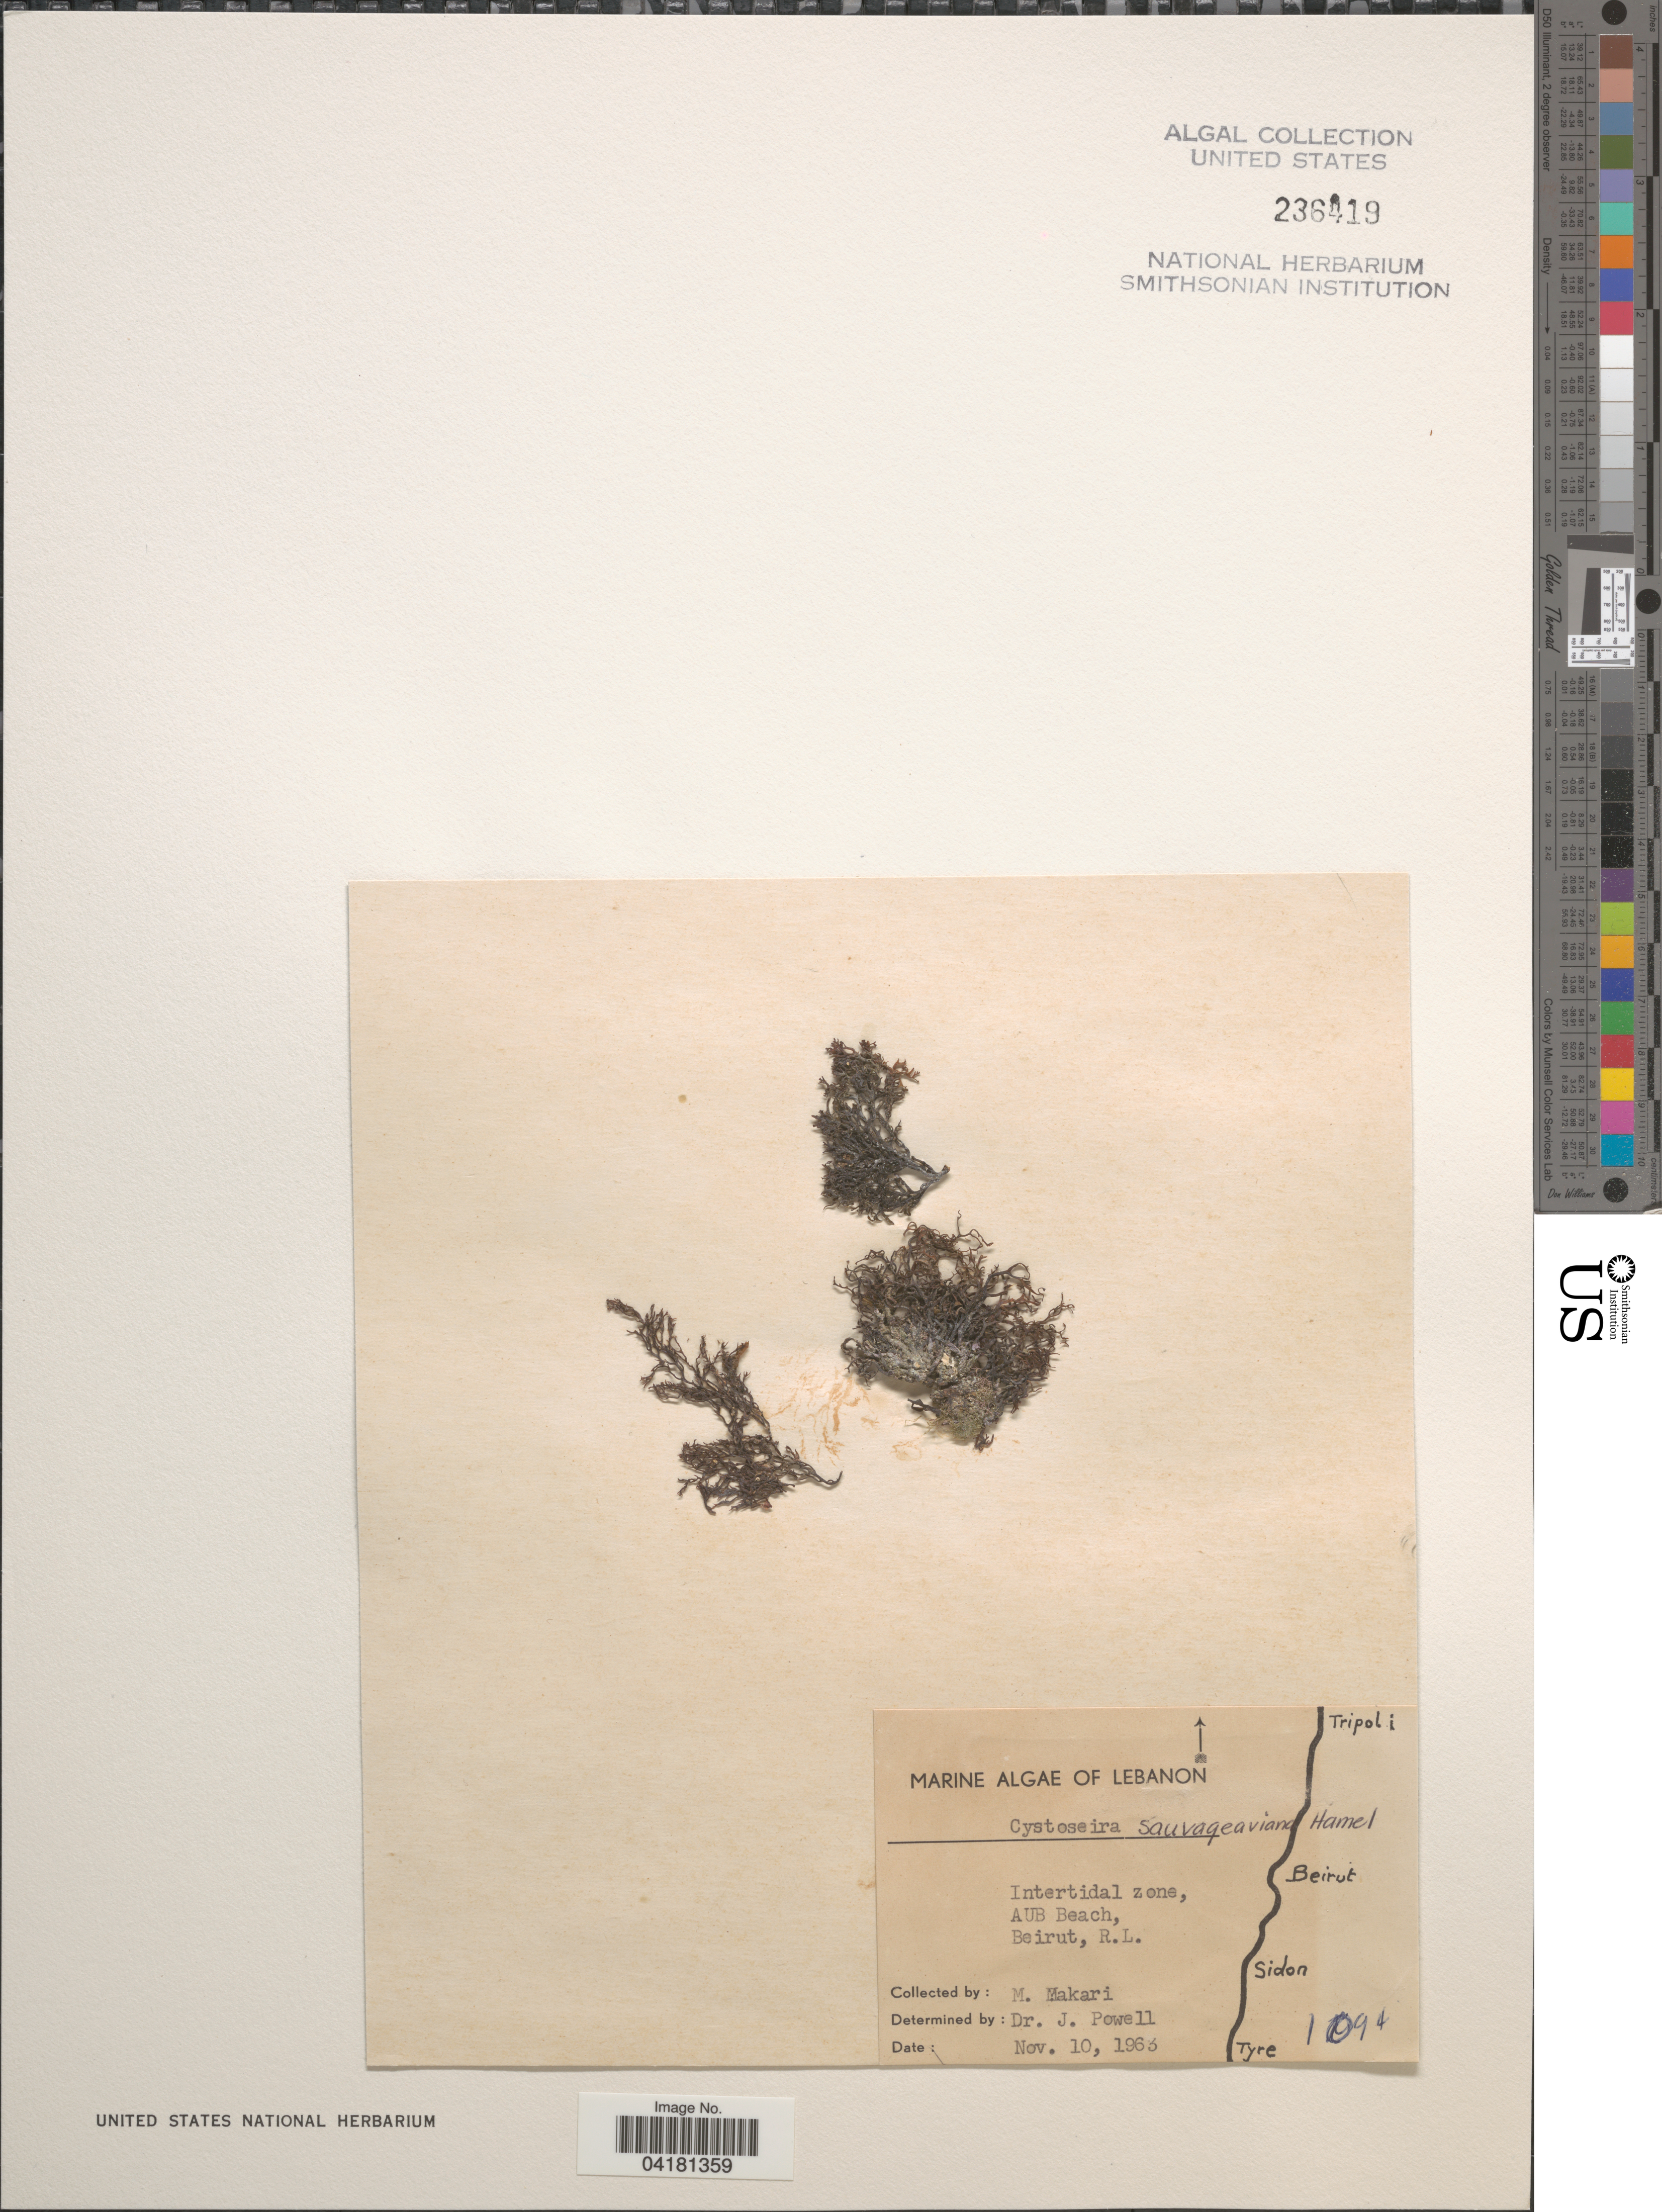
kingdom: Chromista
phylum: Ochrophyta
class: Phaeophyceae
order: Fucales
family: Sargassaceae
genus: Cystoseira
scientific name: Cystoseira sauvageauiana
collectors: M. Makari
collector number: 1094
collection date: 1963-11-10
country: Lebanon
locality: Intertidal zone, AUB Beach, Beirut, R.L.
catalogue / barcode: US 236419